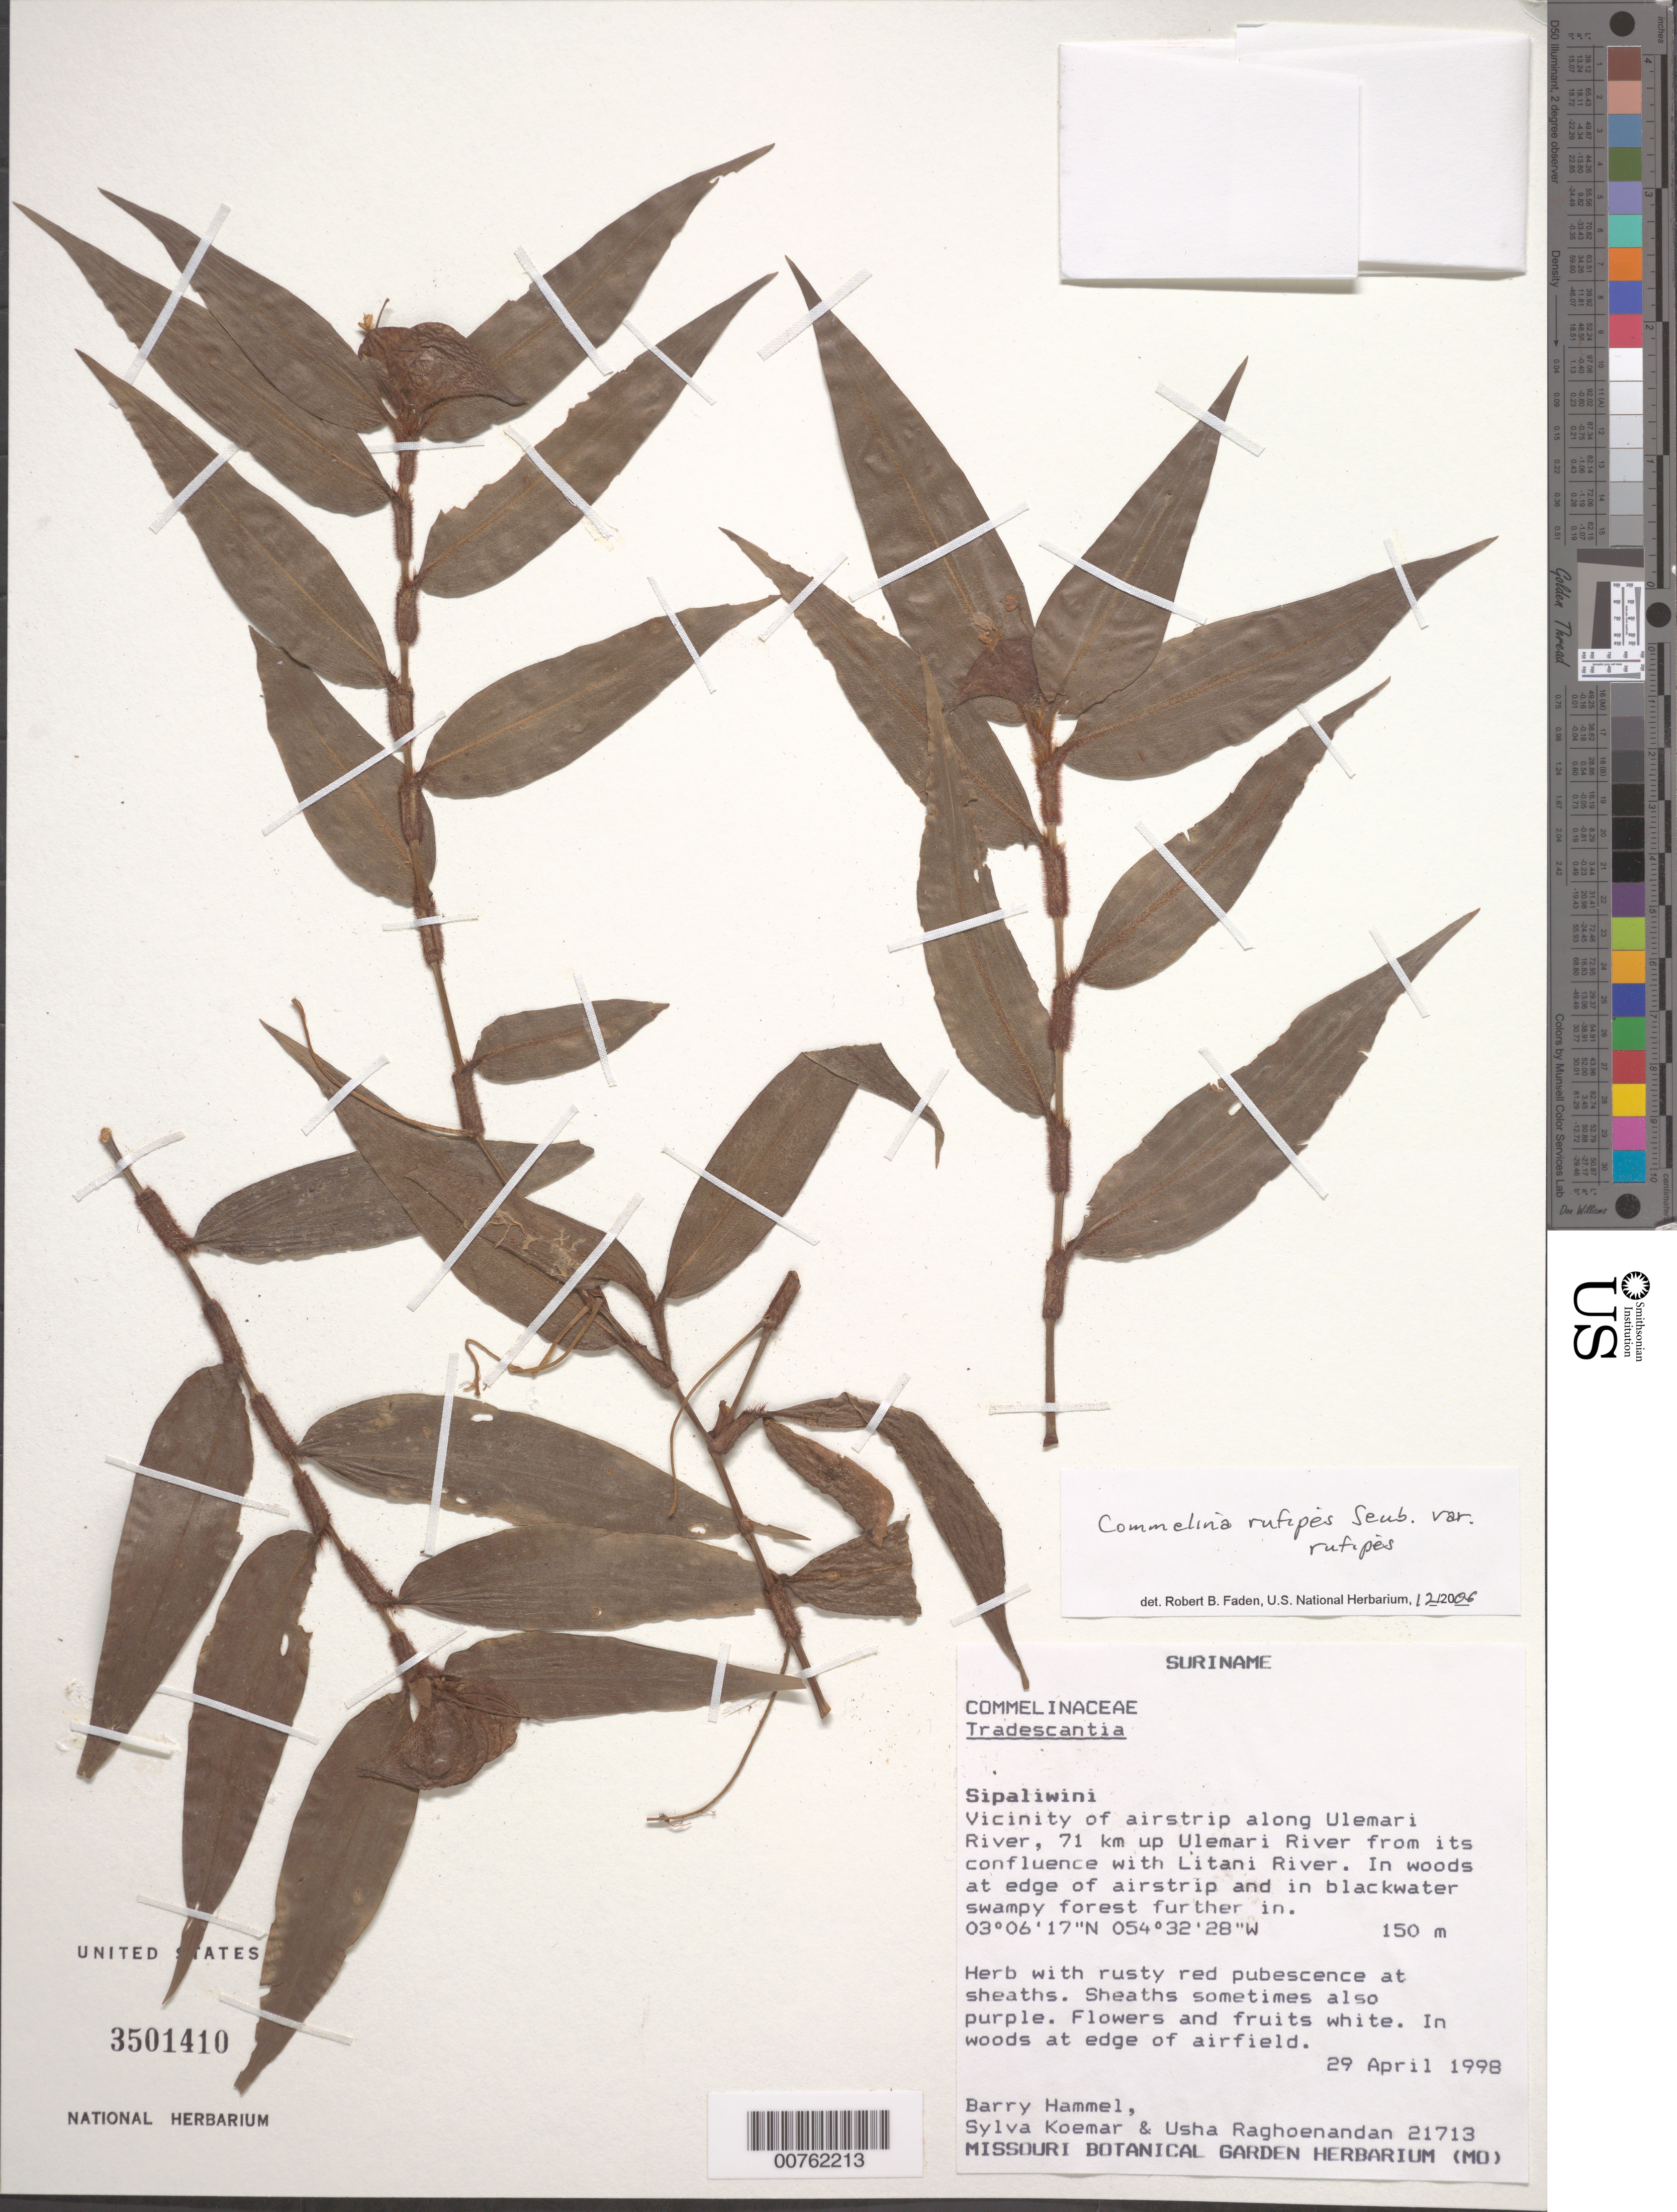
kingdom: Plantae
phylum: Tracheophyta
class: Liliopsida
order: Commelinales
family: Commelinaceae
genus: Commelina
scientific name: Commelina rufipes var. rufipes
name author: Seub.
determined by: Faden, Robert B., (US), Smithsonian Institution - National Museum of Natural History (UNITED STATES)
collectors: B. Hammel, S. Koemar & U. Raghoenandan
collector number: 21713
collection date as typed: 29 Apr 1998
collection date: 1998-04-29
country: Suriname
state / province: Sipaliwini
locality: Vicinity of airstrip along Ulemari River, 71 km up Ulemari River from its confluence with Litani River. In woods at edge of airstrip and in blackwater swampy forest further in.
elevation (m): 150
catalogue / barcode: US 3501410